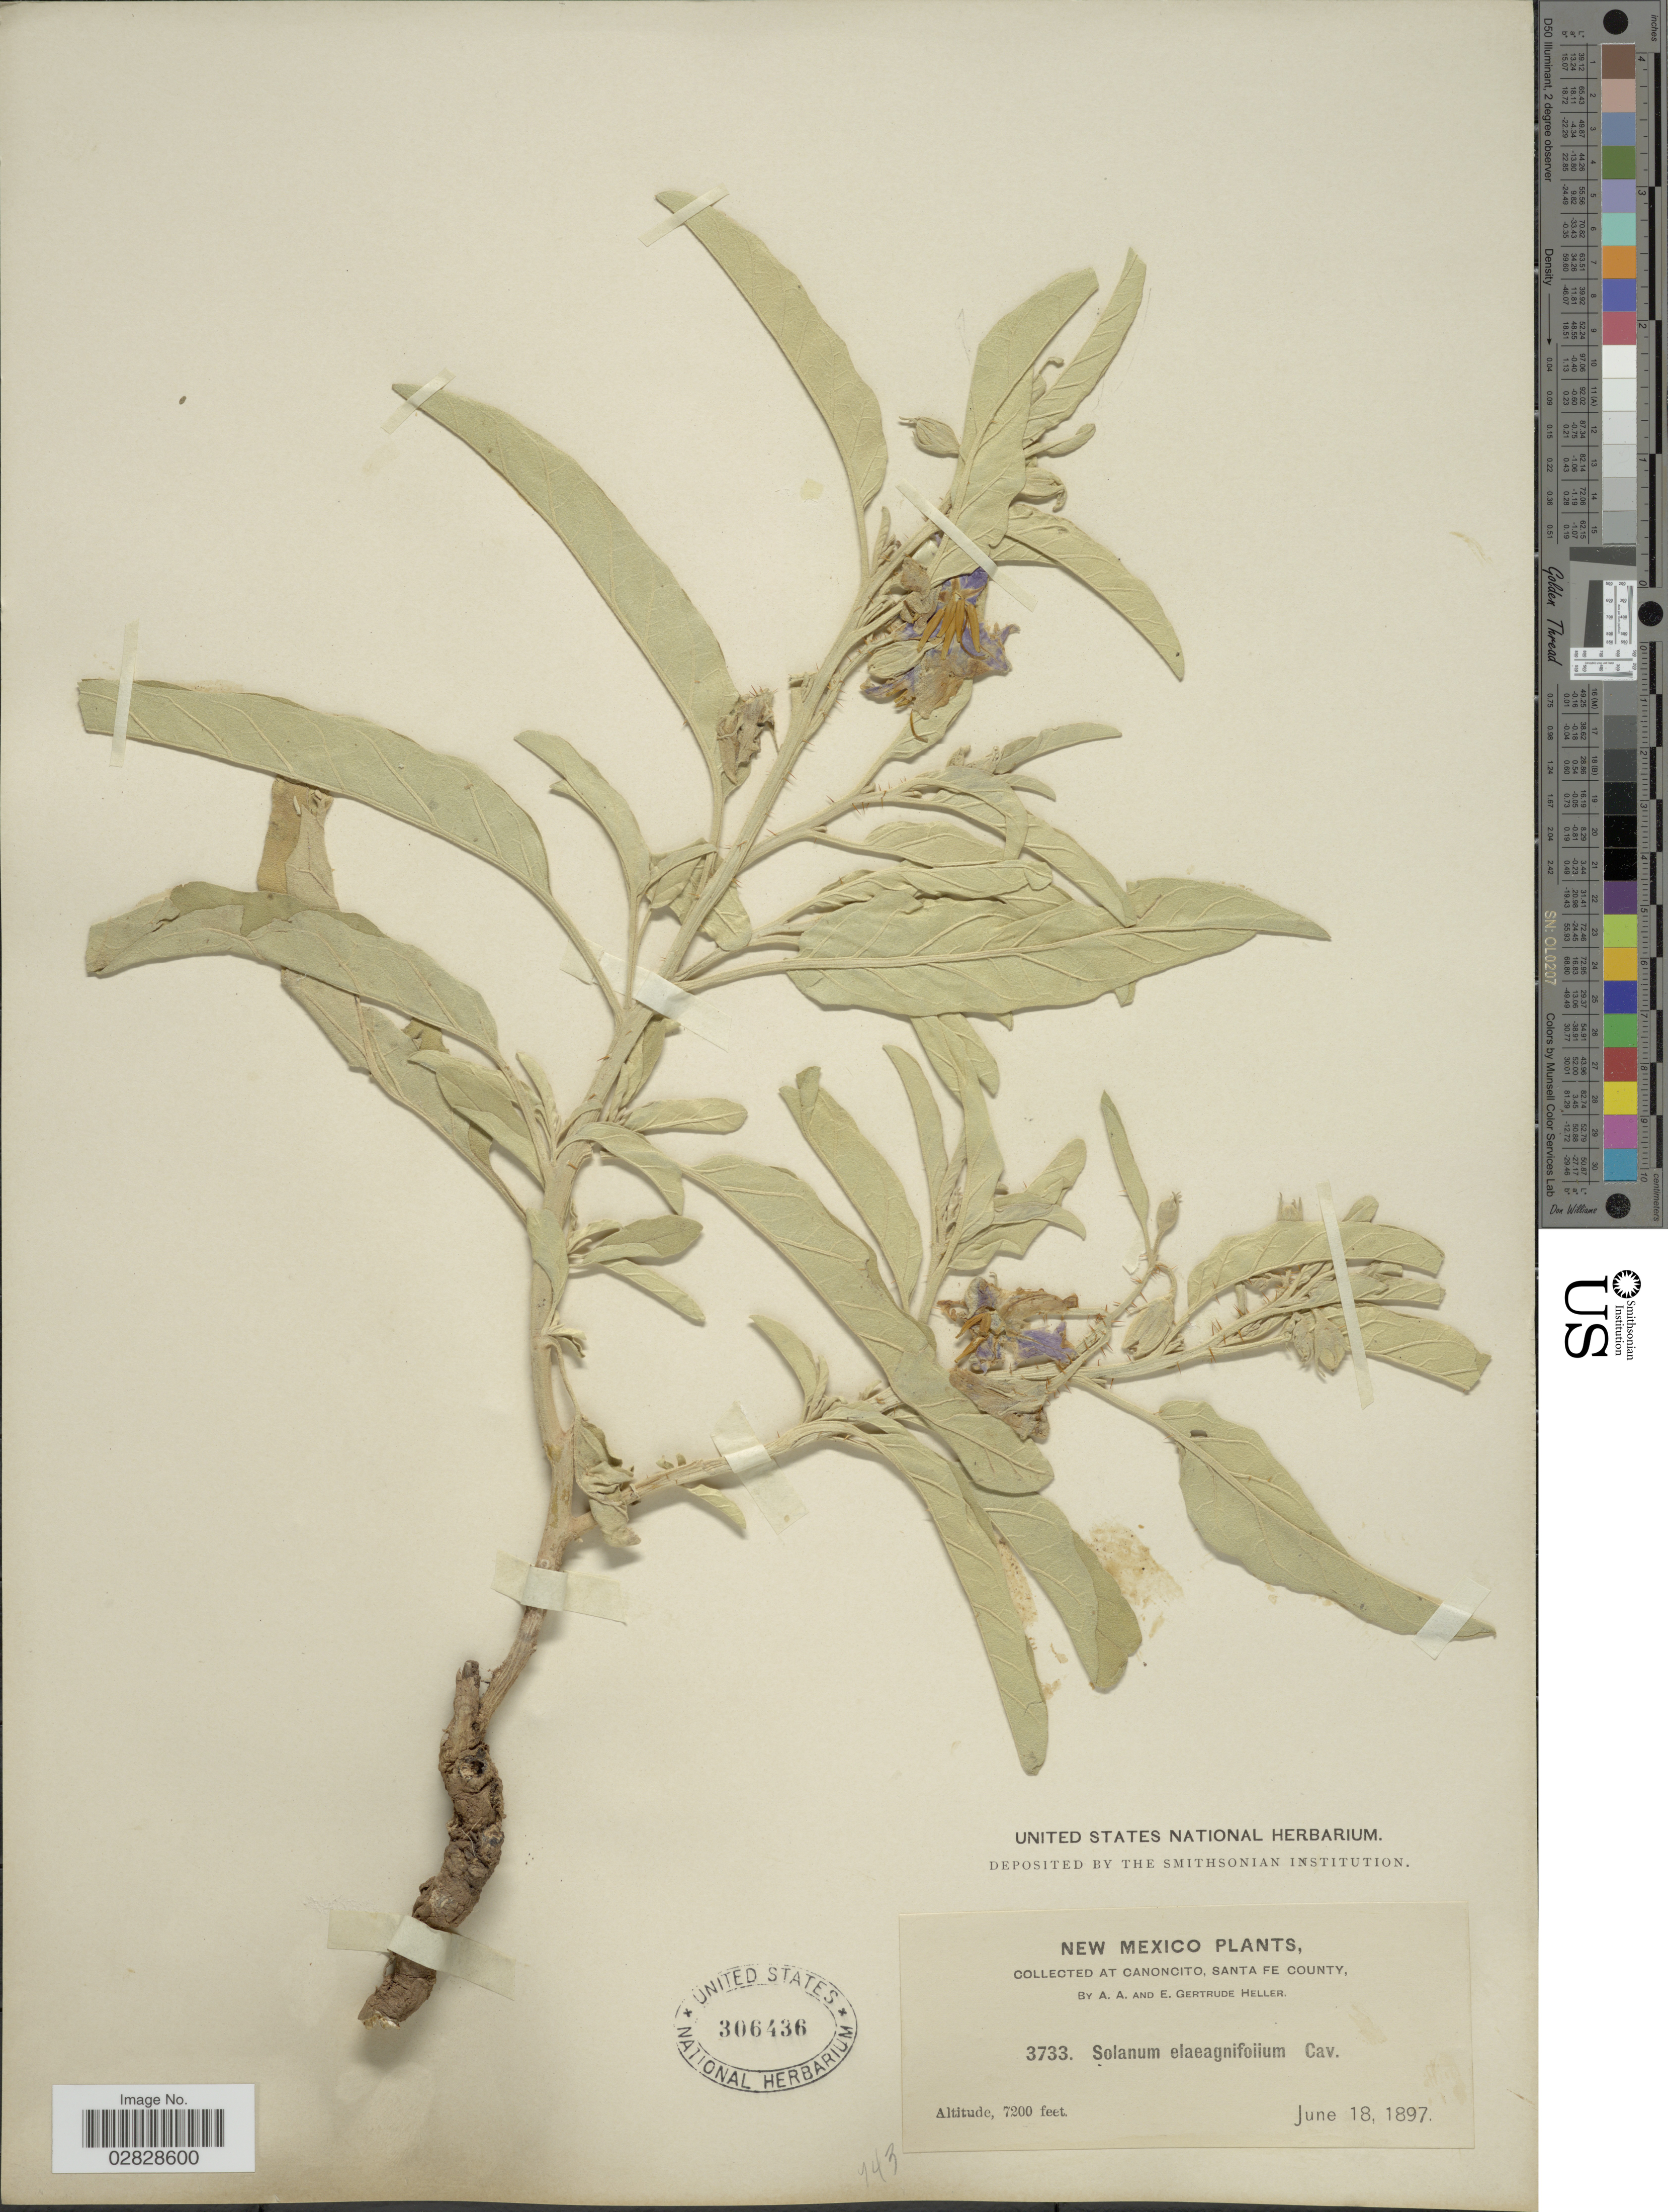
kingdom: Plantae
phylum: Tracheophyta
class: Magnoliopsida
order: Solanales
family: Solanaceae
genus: Solanum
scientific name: Solanum elaeagnifolium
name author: Cav.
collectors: A. A. Heller & E. G. Heller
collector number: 3733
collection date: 1897-06-18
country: United States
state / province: New Mexico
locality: At Canoncito, Santa Fe County.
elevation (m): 2195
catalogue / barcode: US 306436